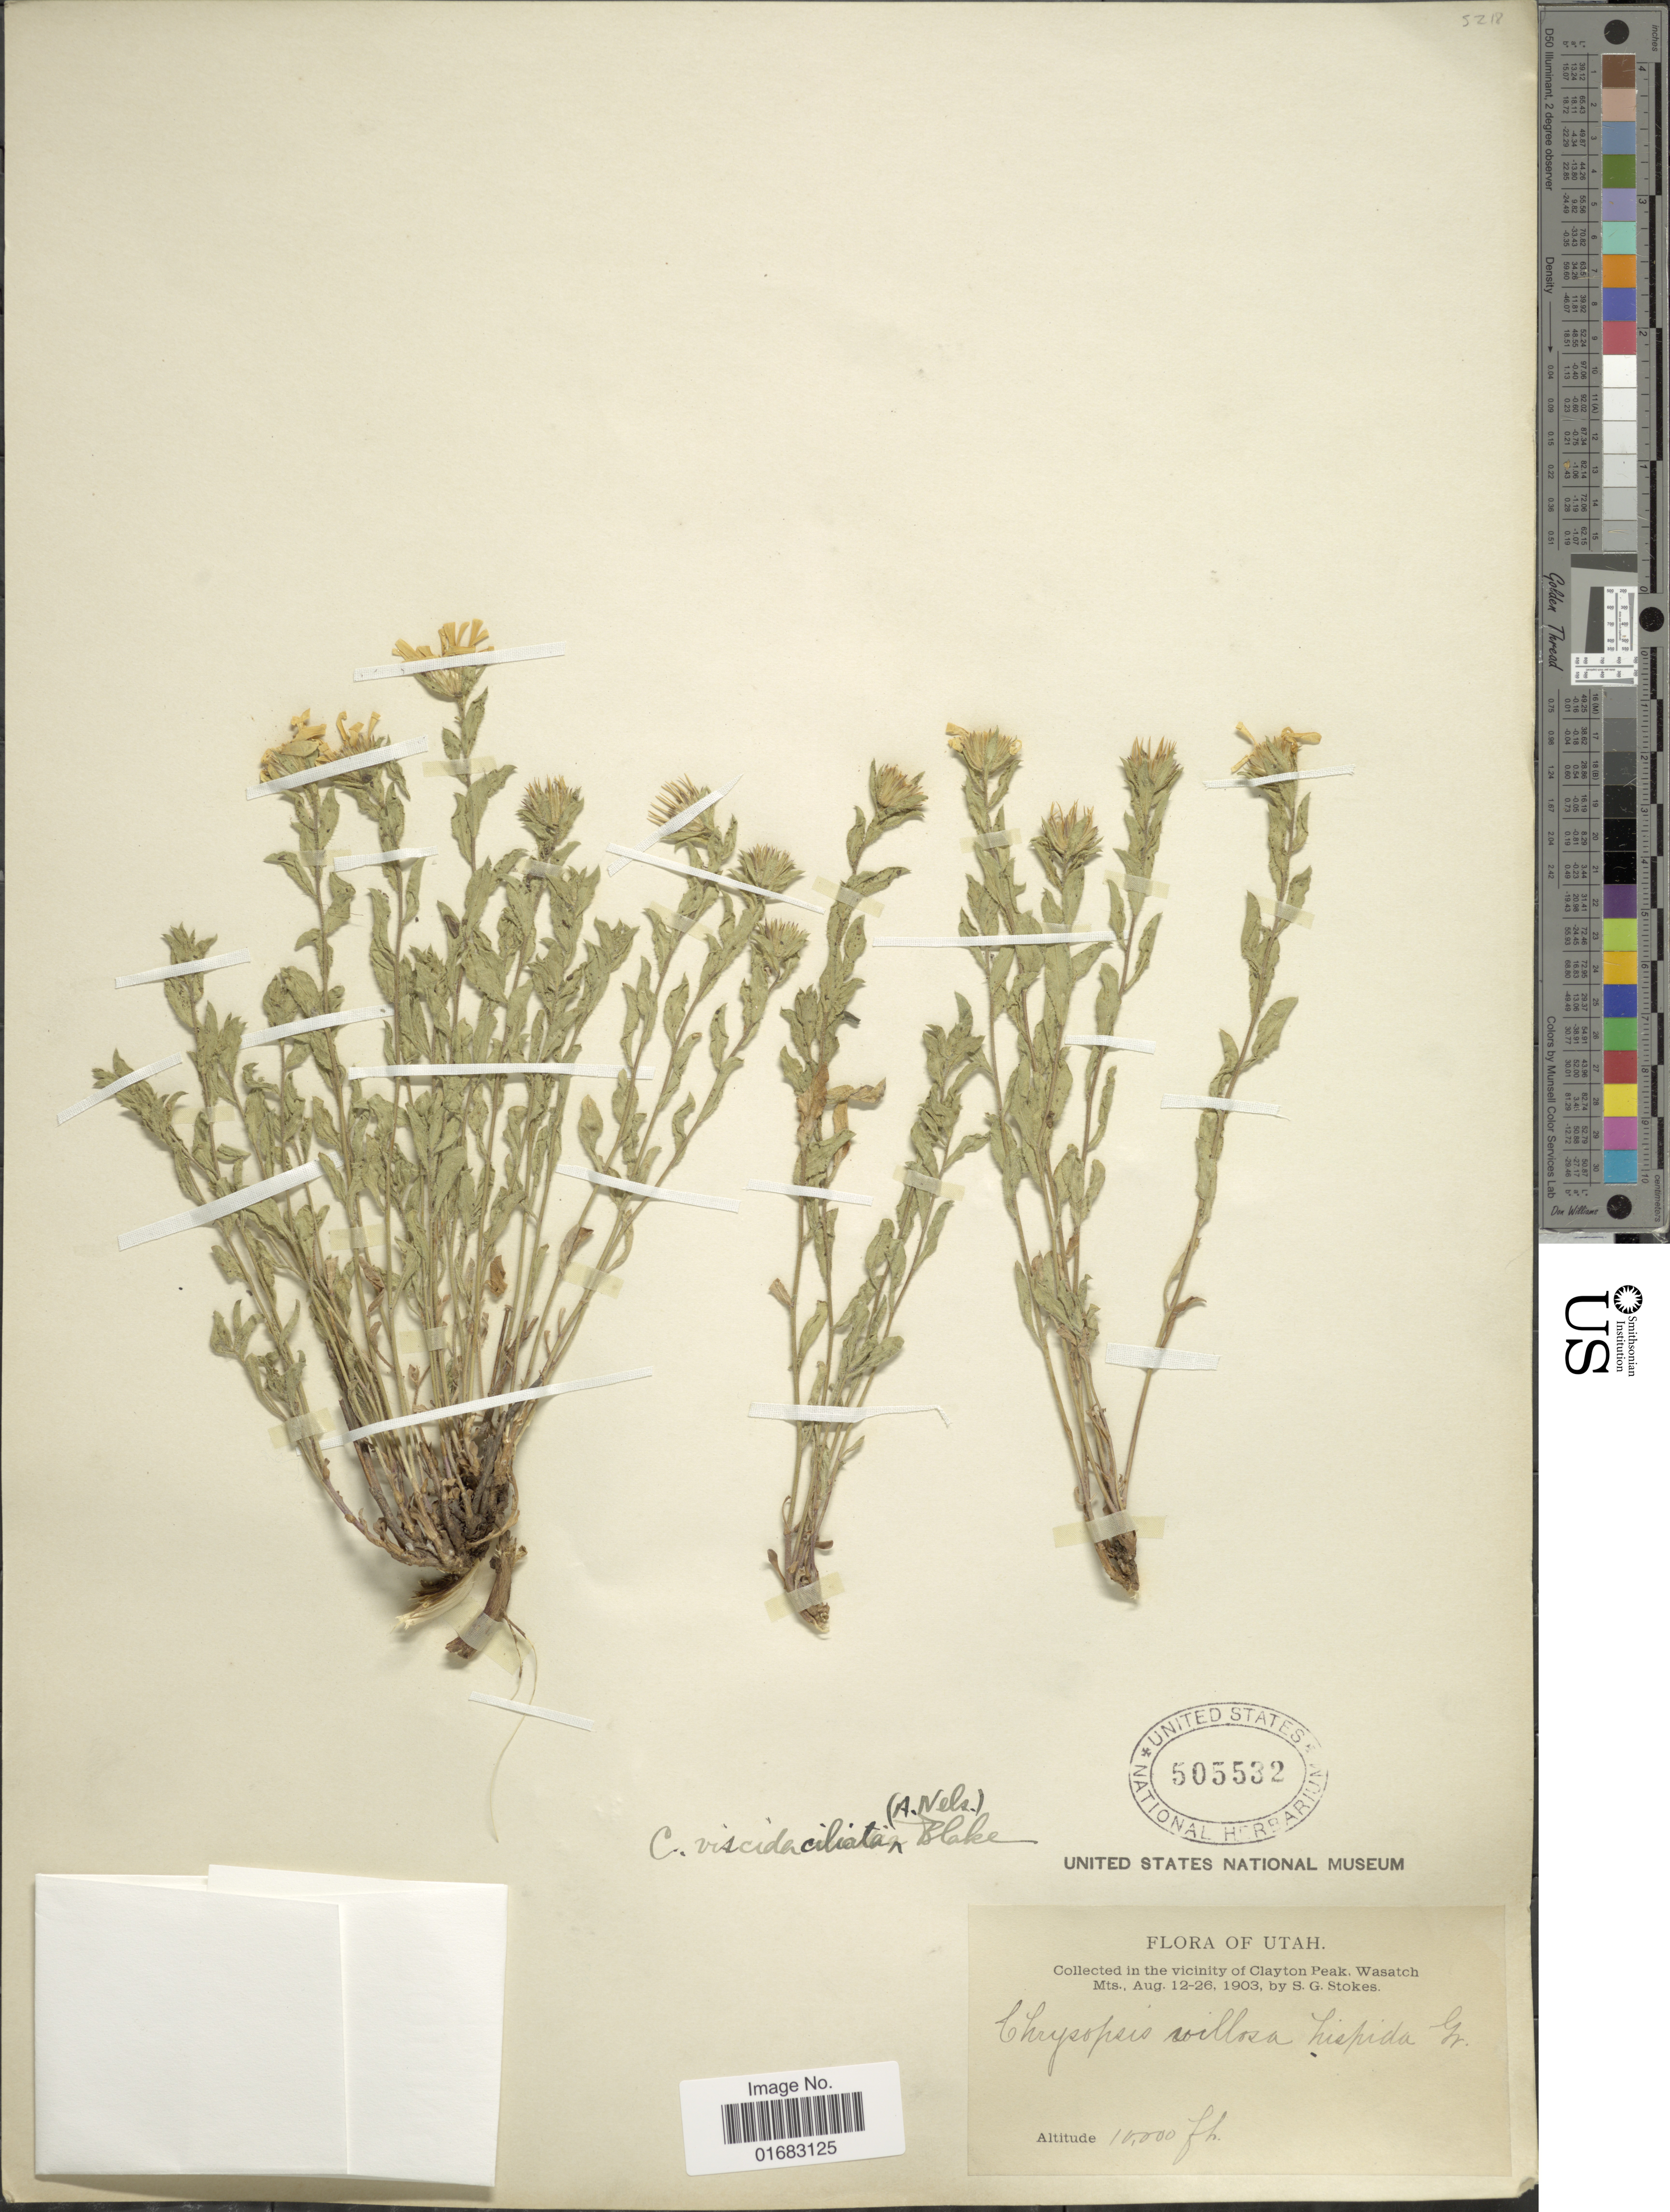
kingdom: Plantae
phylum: Tracheophyta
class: Magnoliopsida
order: Asterales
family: Asteraceae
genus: Heterotheca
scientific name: Heterotheca viscida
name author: (A. Gray) V.L. Harms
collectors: S. G. Stokes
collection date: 1903-08-12/1903-08-26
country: United States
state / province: Utah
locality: Utah. in the vicinity of Clayton Peak, Wasatch Mts.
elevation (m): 3048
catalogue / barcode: US 505532